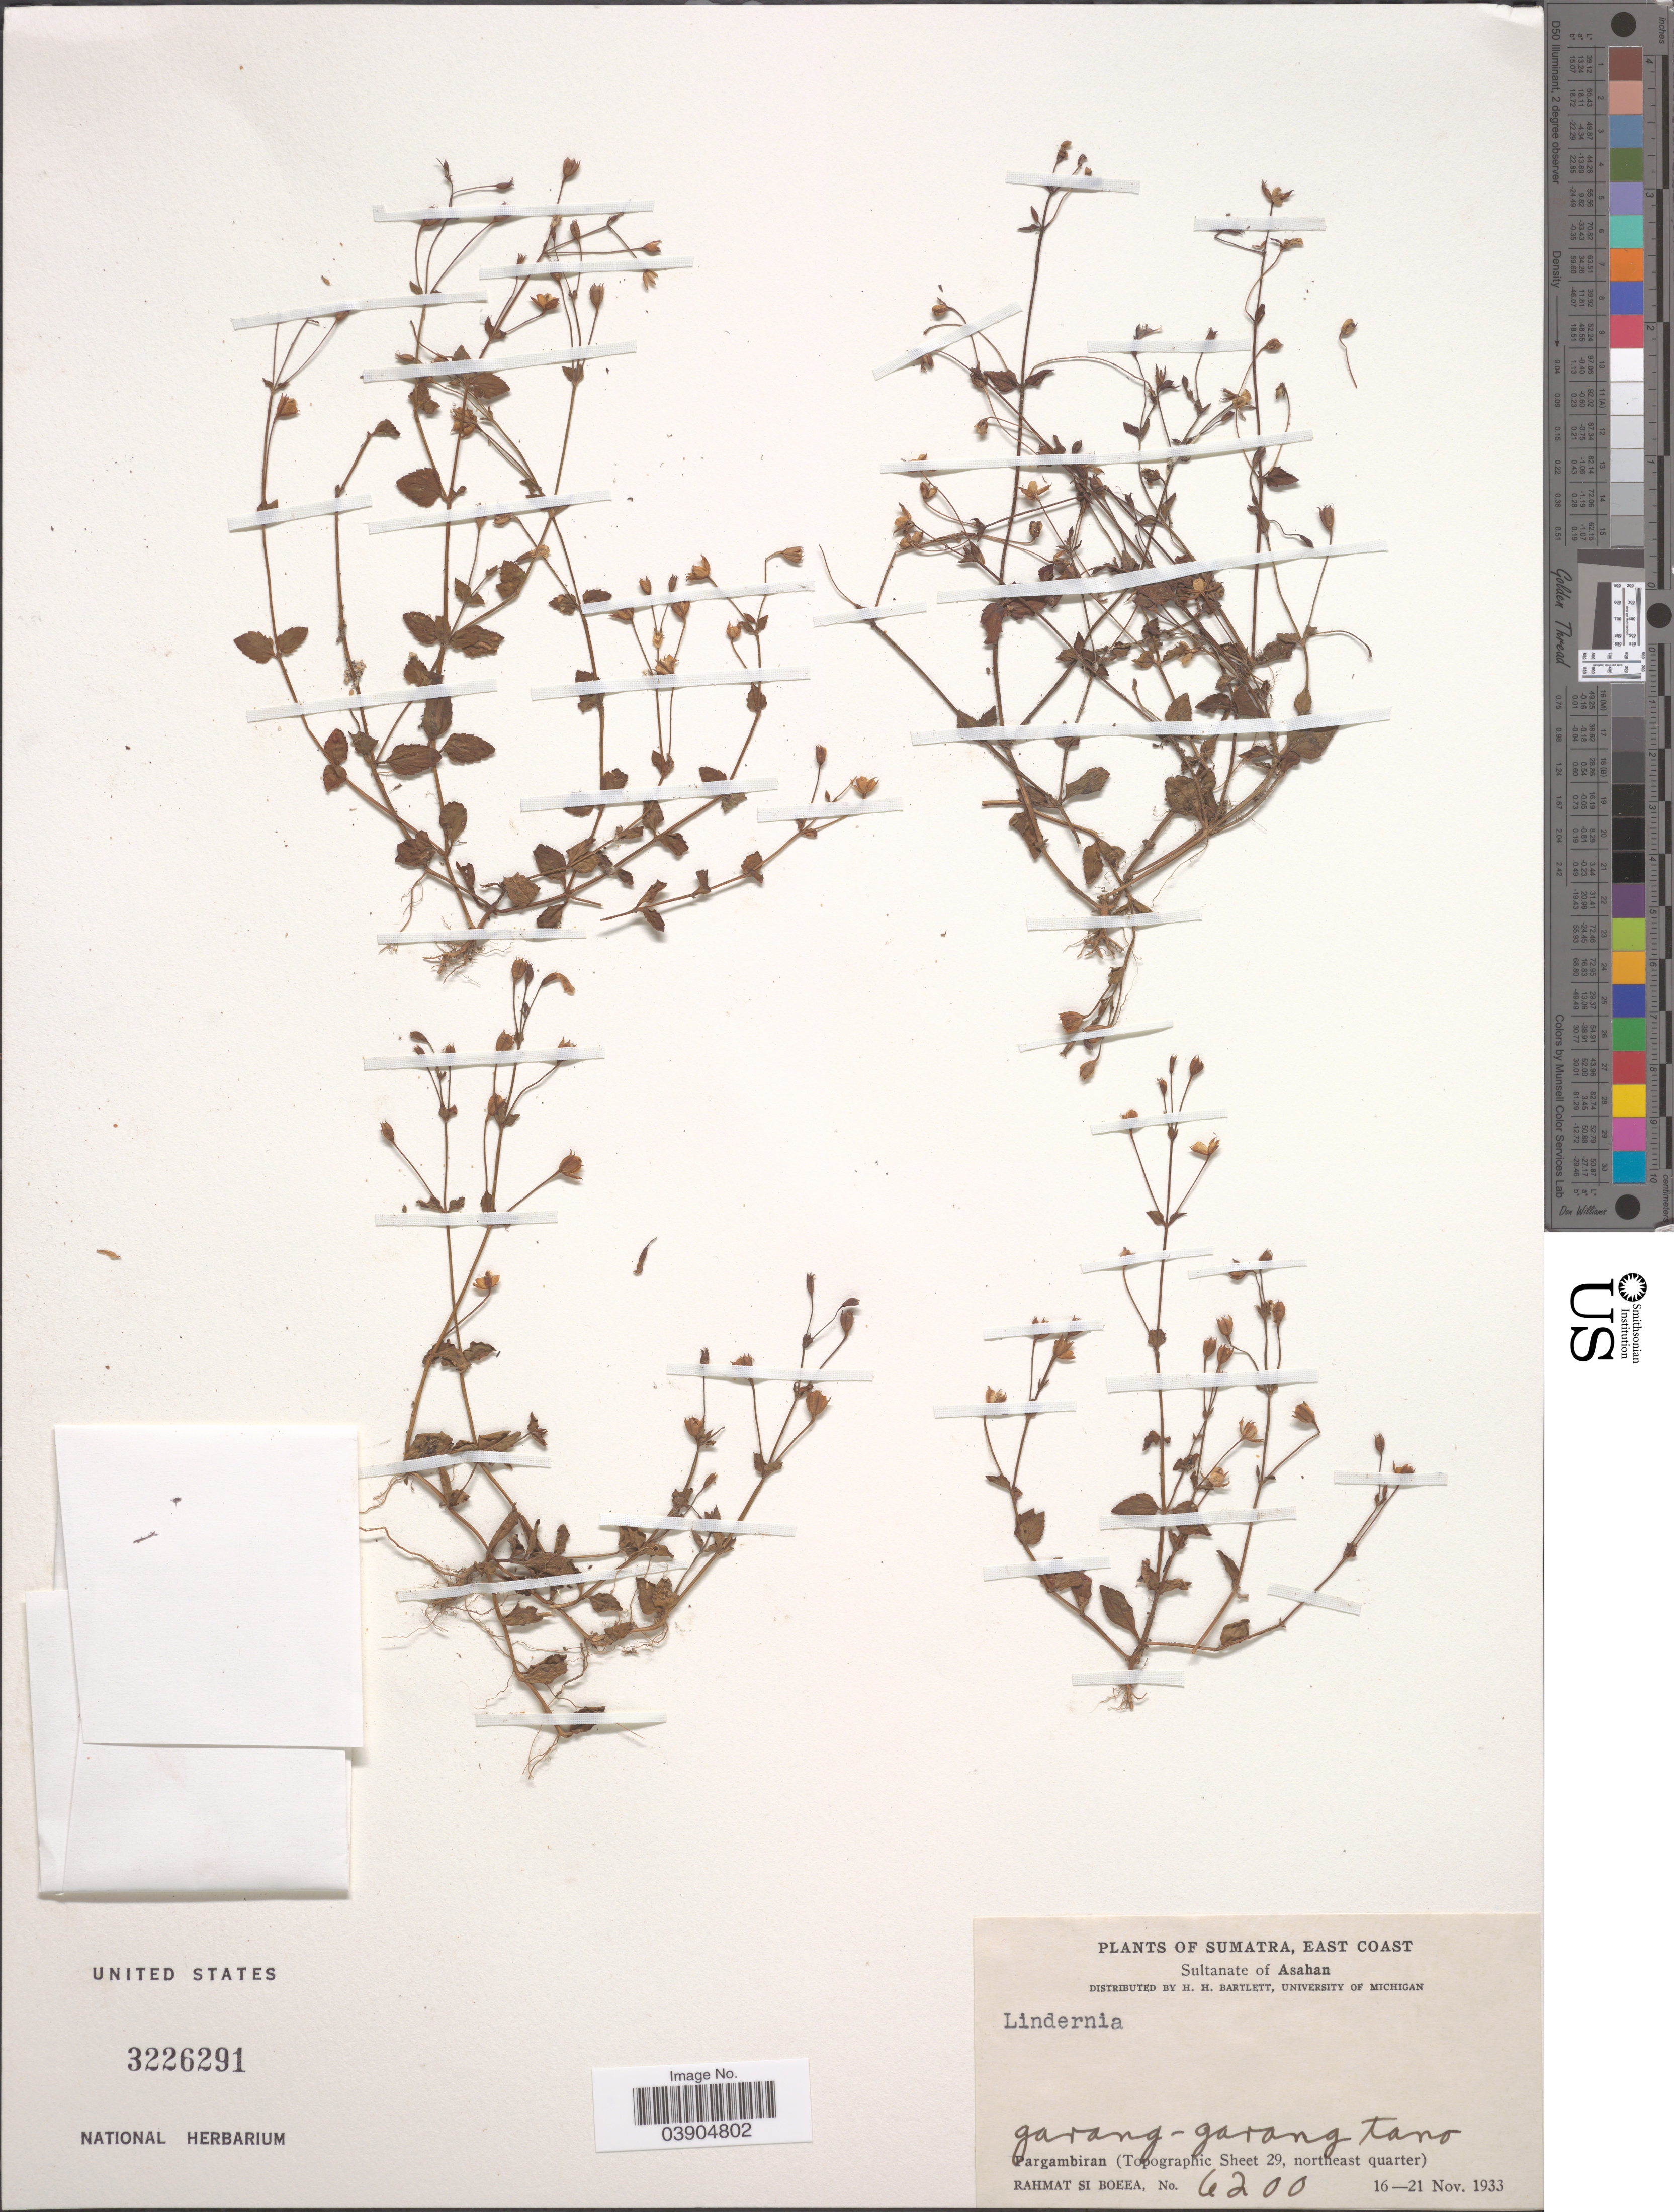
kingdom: Plantae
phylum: Tracheophyta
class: Magnoliopsida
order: Lamiales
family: Linderniaceae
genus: Lindernia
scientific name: Lindernia sp.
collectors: Rahmat Si Boeea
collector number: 6200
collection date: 1933-11-16/1933-11-21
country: Indonesia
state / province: Sumatra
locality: East Coast. Sultanate of Asahan. Pargambiran (Topographic Sheet 29, northeast quarter).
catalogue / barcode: US 3226291